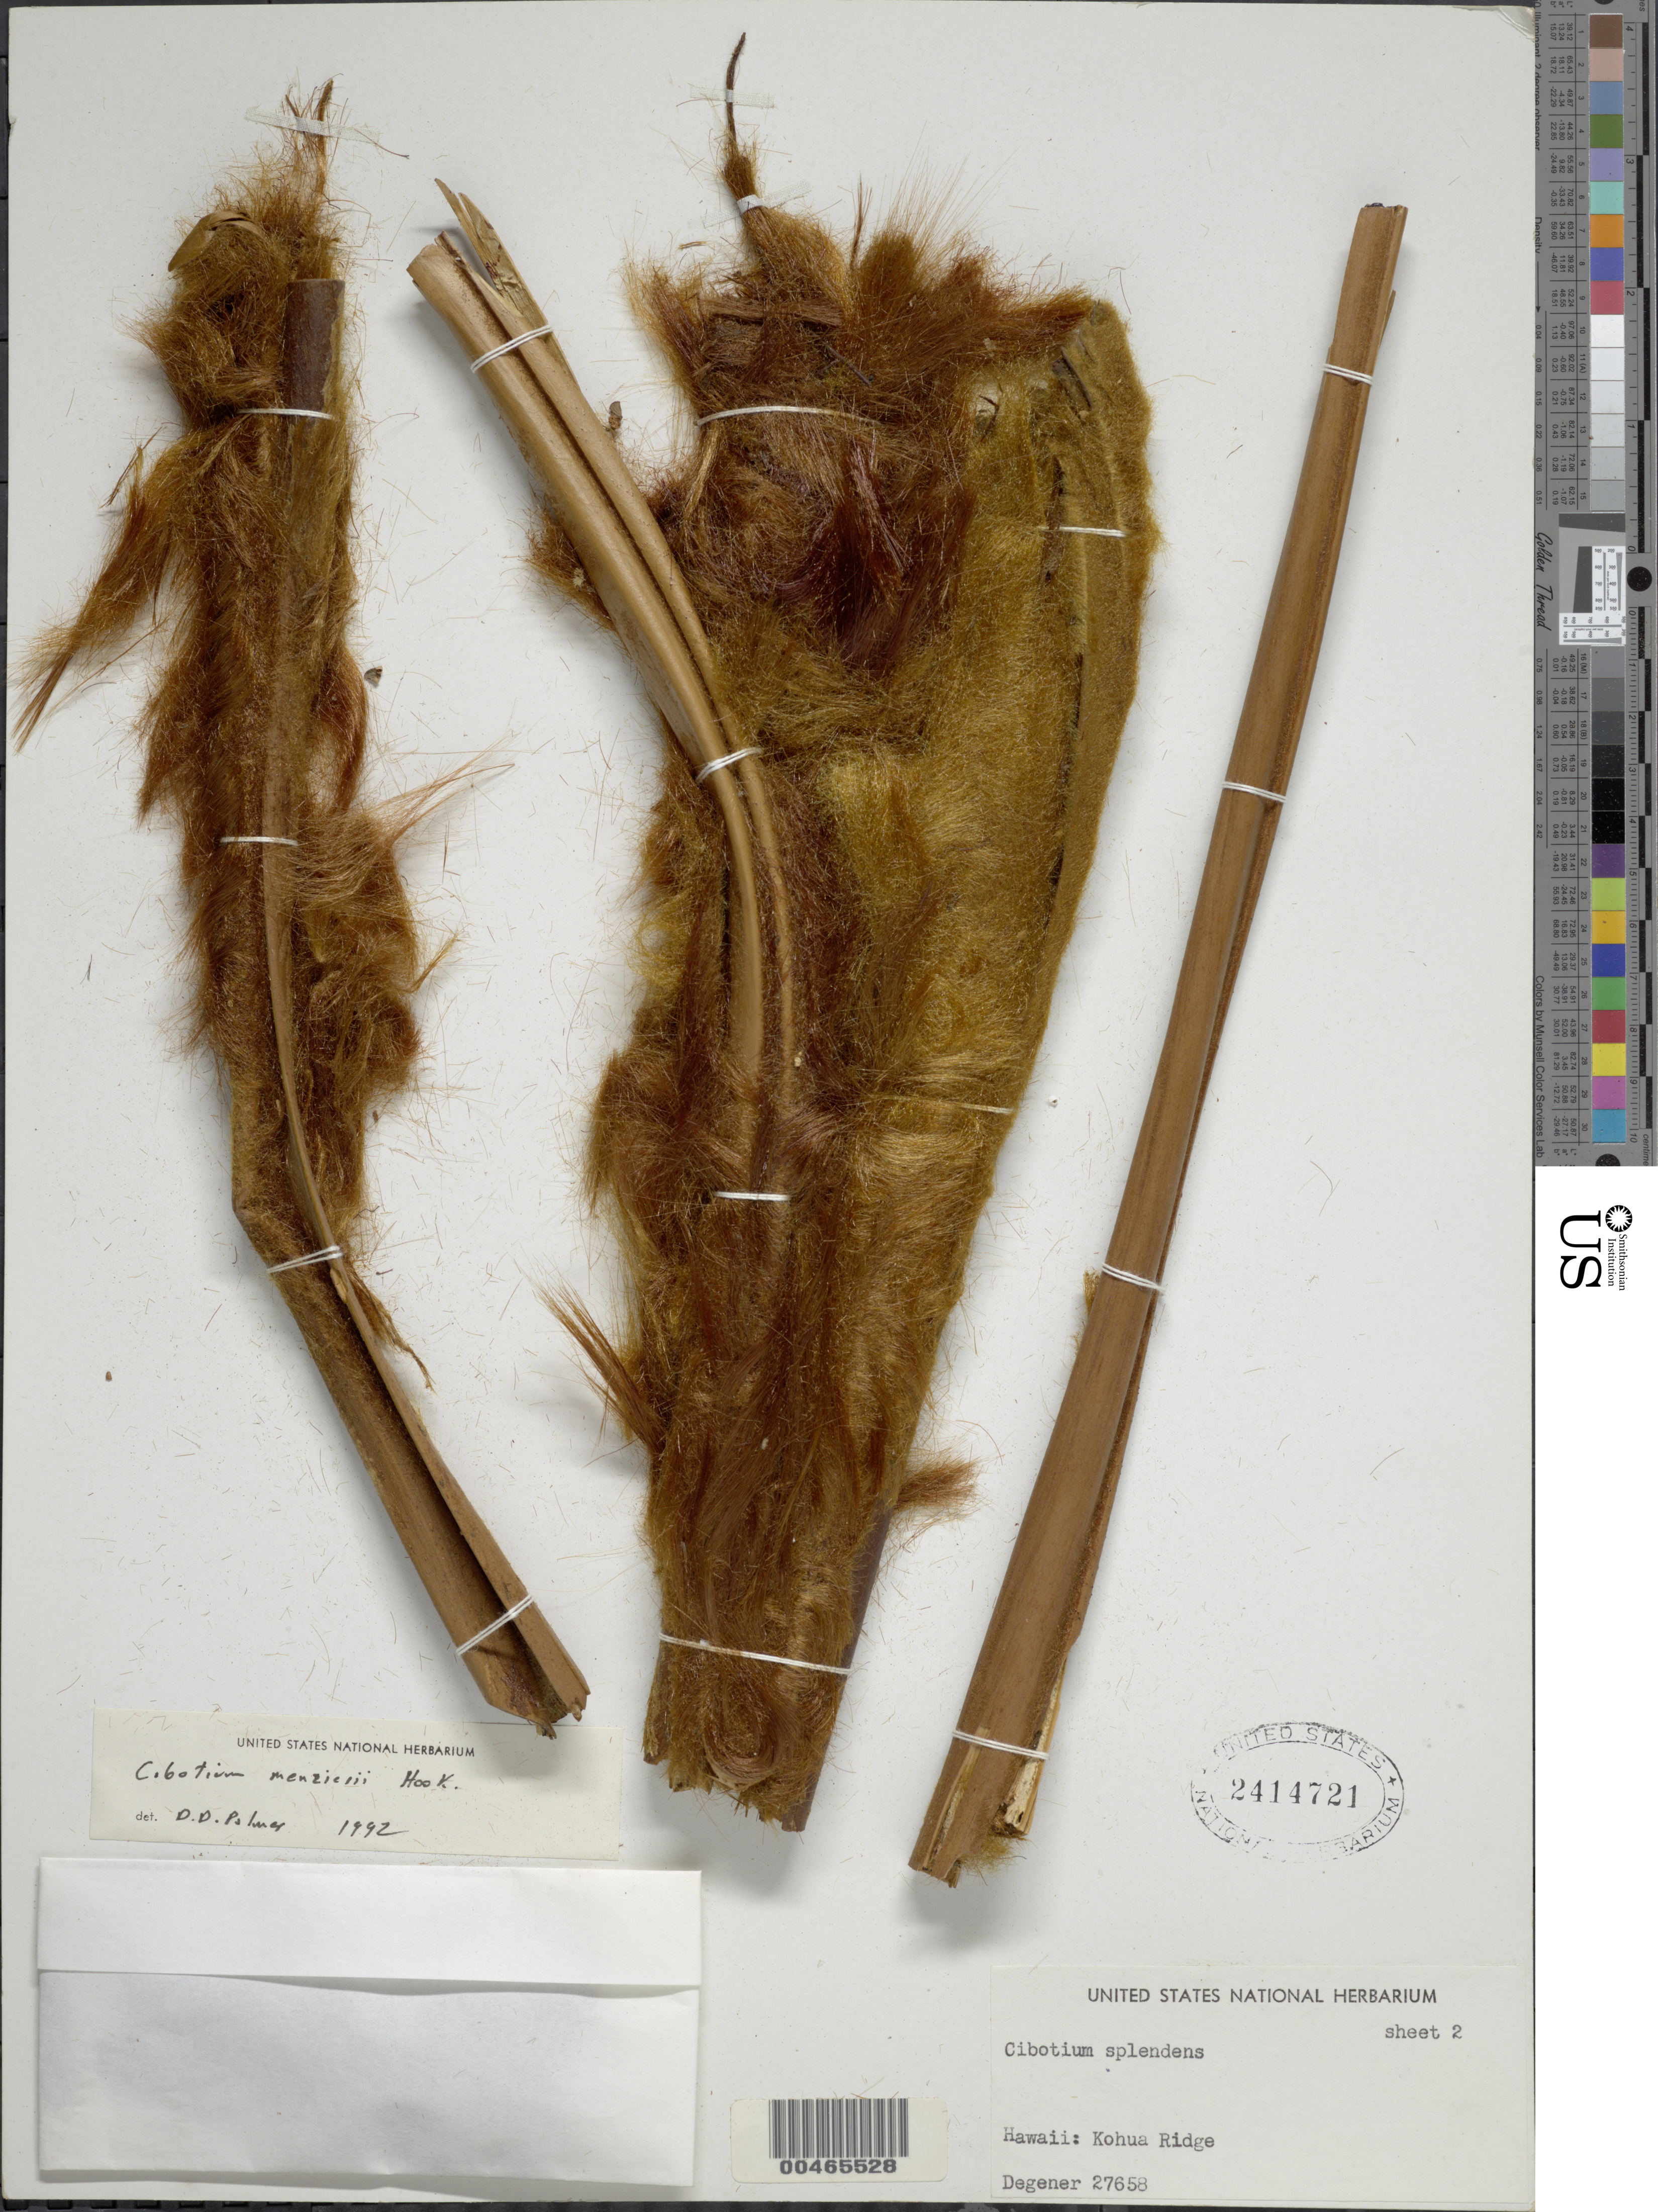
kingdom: Plantae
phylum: Tracheophyta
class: Polypodiopsida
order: Cyatheales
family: Cibotiaceae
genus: Cibotium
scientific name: Cibotium menziesii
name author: Hook.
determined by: Palmer, D. D.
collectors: O. Degener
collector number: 27658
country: United States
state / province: Hawaii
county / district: Honolulu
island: Oahu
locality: Kohua Ridge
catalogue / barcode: US 2414721